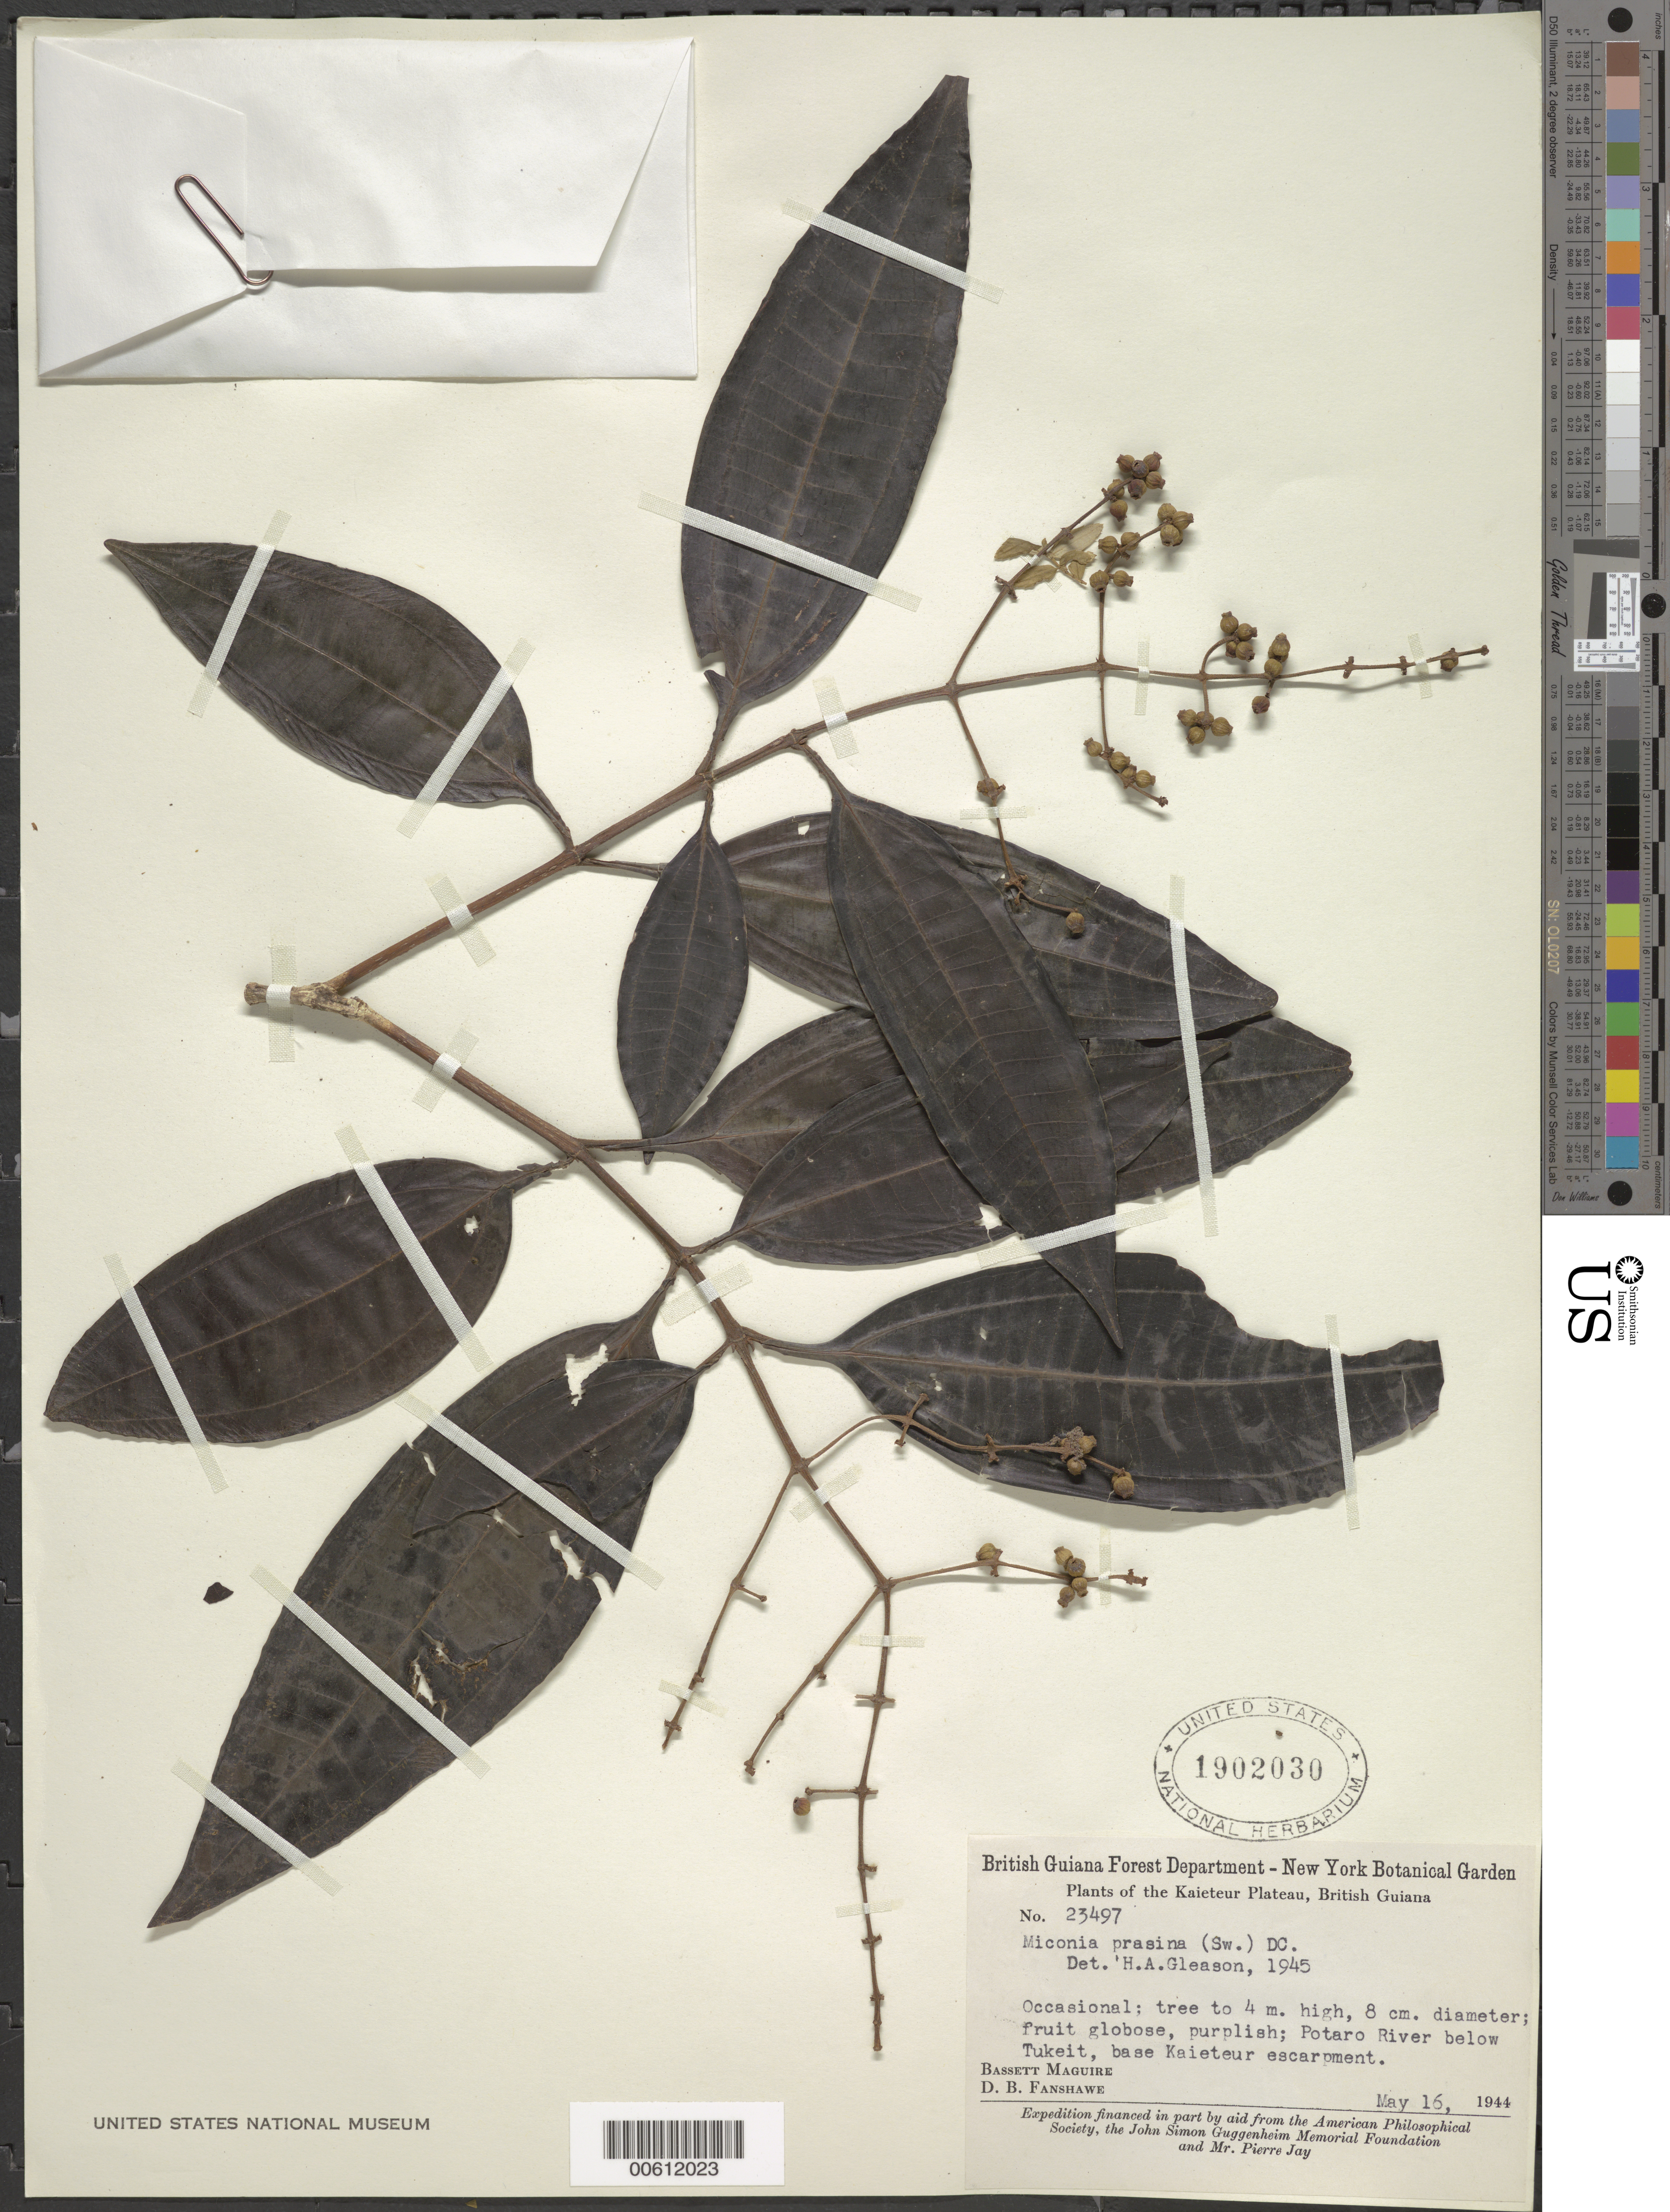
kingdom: Plantae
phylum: Tracheophyta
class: Magnoliopsida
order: Myrtales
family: Melastomataceae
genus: Miconia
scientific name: Miconia prasina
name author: (Sw.) DC.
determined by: Gleason, H. A.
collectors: B. Maguire & D. B. Fanshawe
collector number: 23497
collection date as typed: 16-May-44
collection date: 1944-05-16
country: Guyana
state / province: Potaro-Siparuni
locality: Potaro River Gorge, below Tukeit, base of Kaieteur escarpment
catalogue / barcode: US 1902030